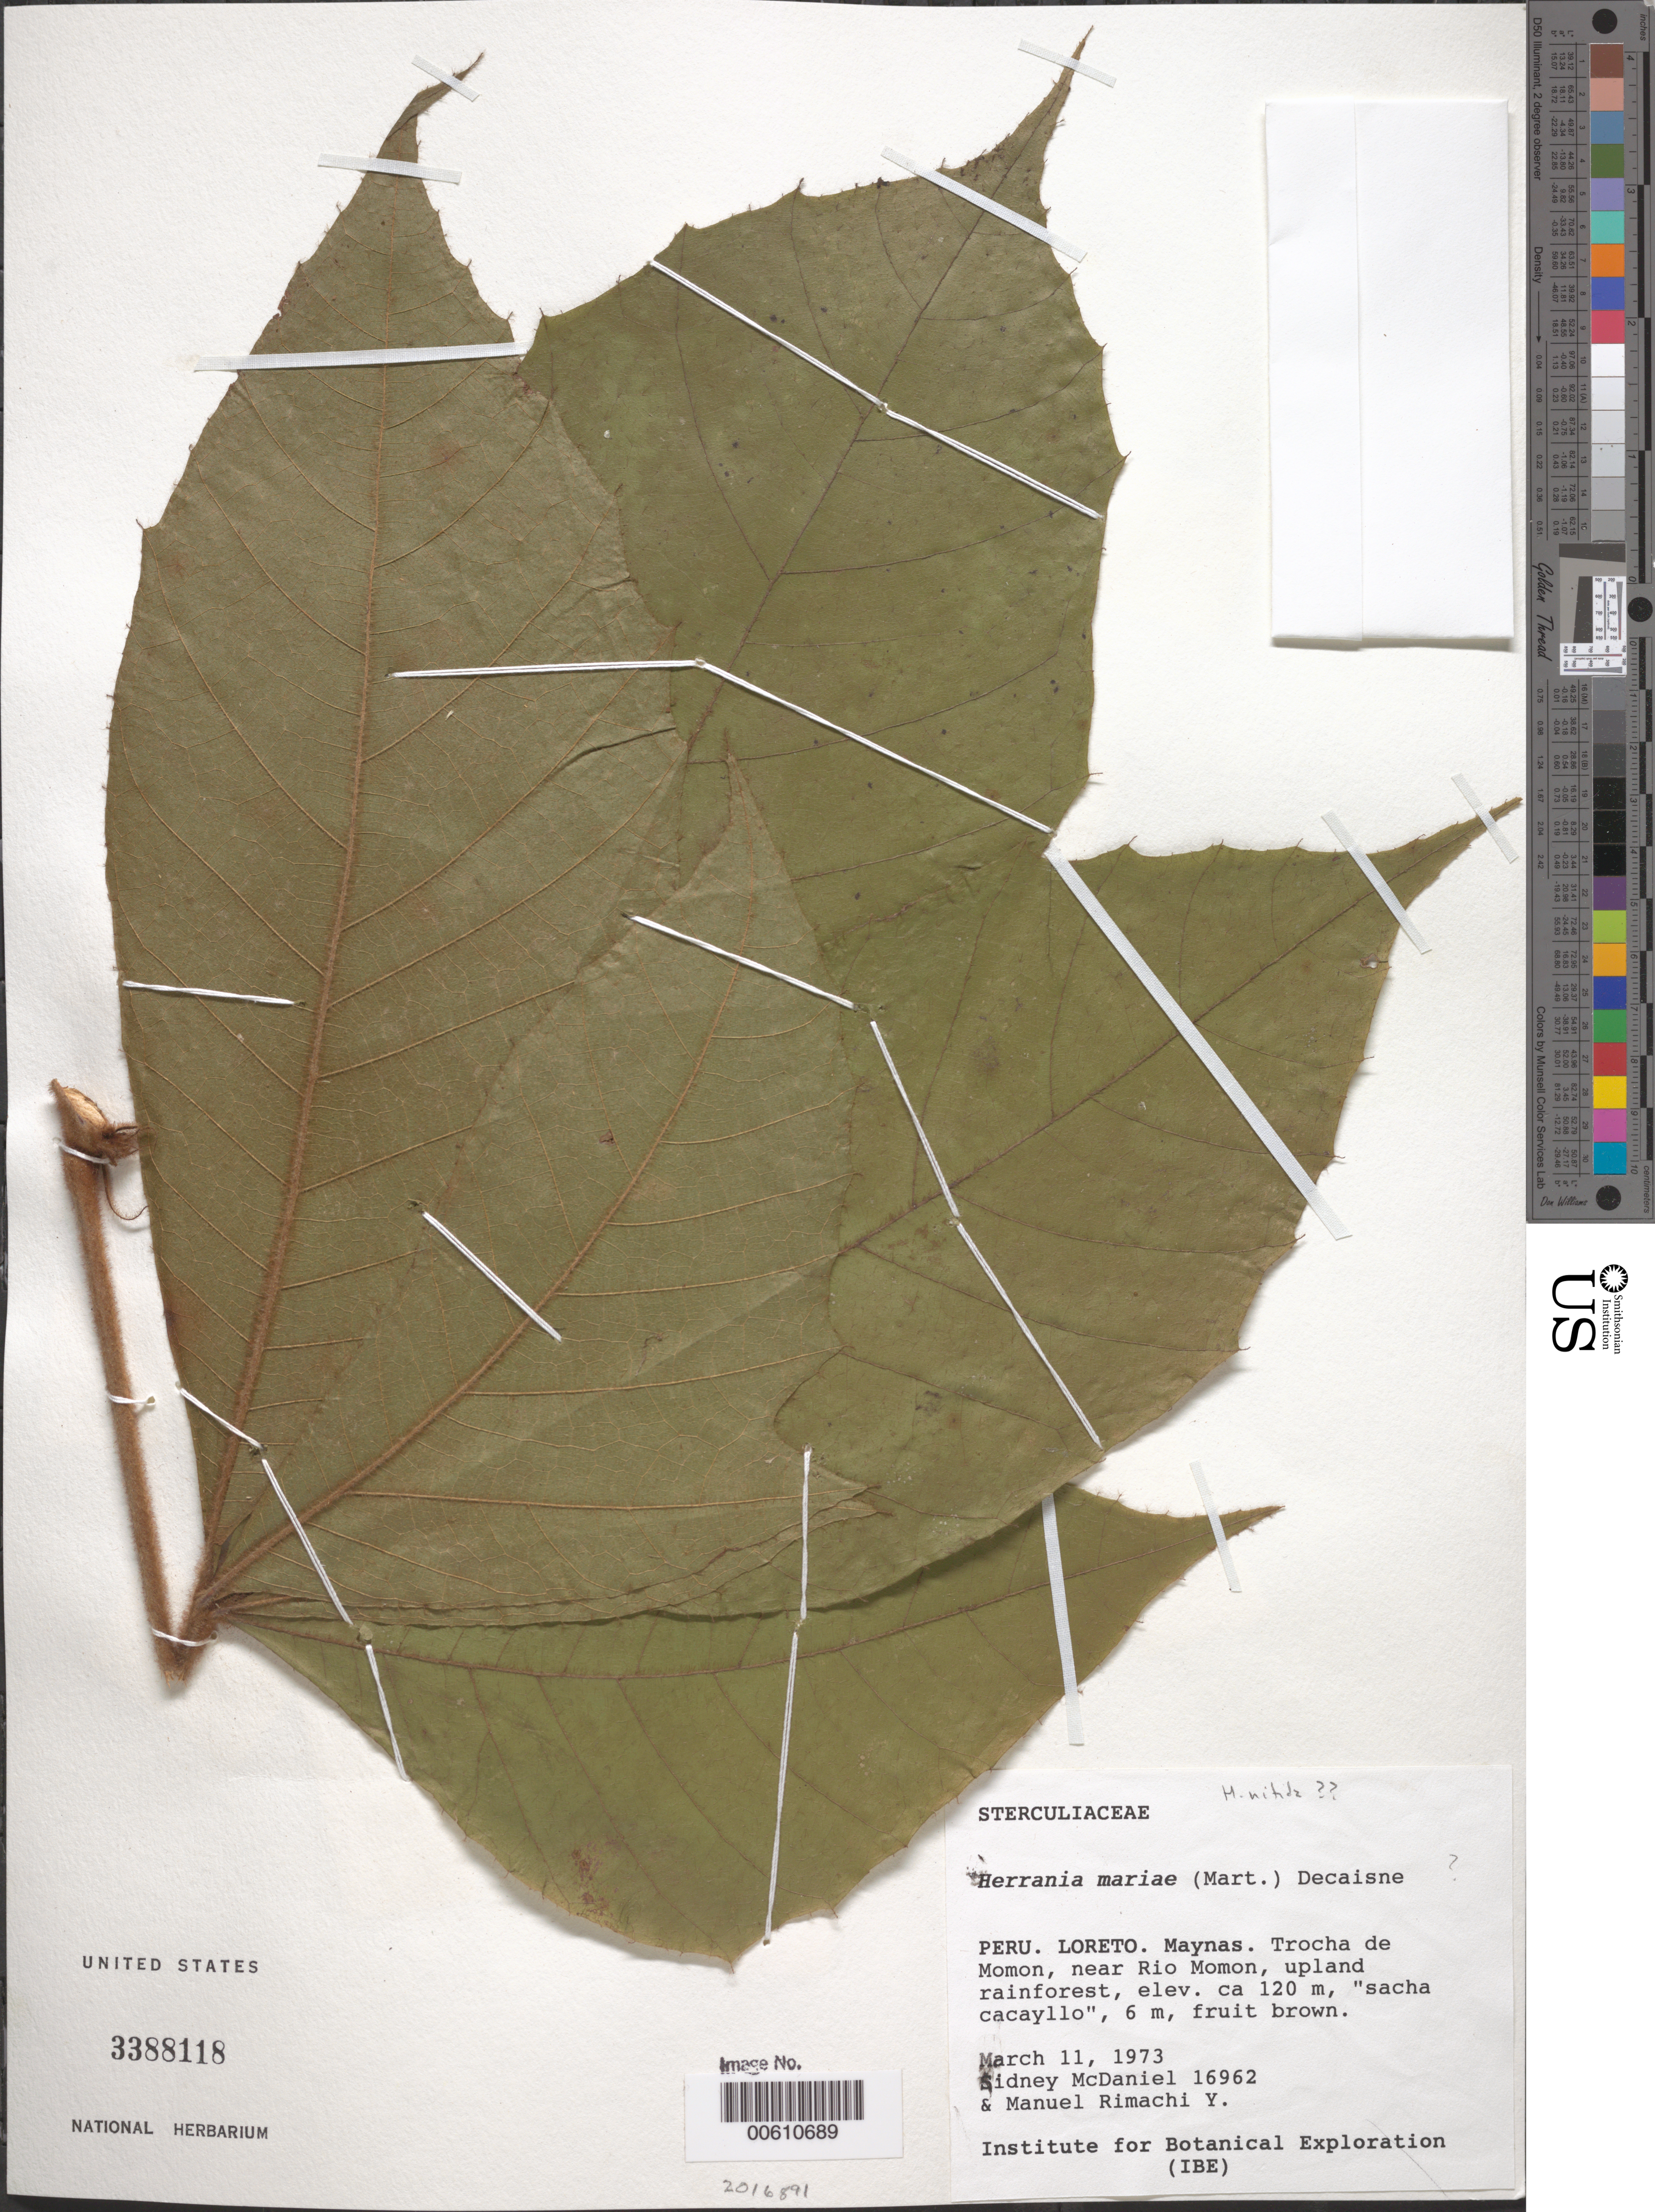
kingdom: Plantae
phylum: Tracheophyta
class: Magnoliopsida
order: Malvales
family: Malvaceae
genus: Herrania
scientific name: Herrania mariae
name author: (Mart.) Decne. ex Goudot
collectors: S. T. McDaniel & M. Rimachi Y.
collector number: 16962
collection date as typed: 11 Mar 1973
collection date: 1973-03-11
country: Peru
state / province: Loreto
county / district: Maynas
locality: Trocha de Momon, near Rio Momon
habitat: Upland rainforest.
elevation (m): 120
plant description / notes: Common name: sacha cacayllo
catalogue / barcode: US 3388118